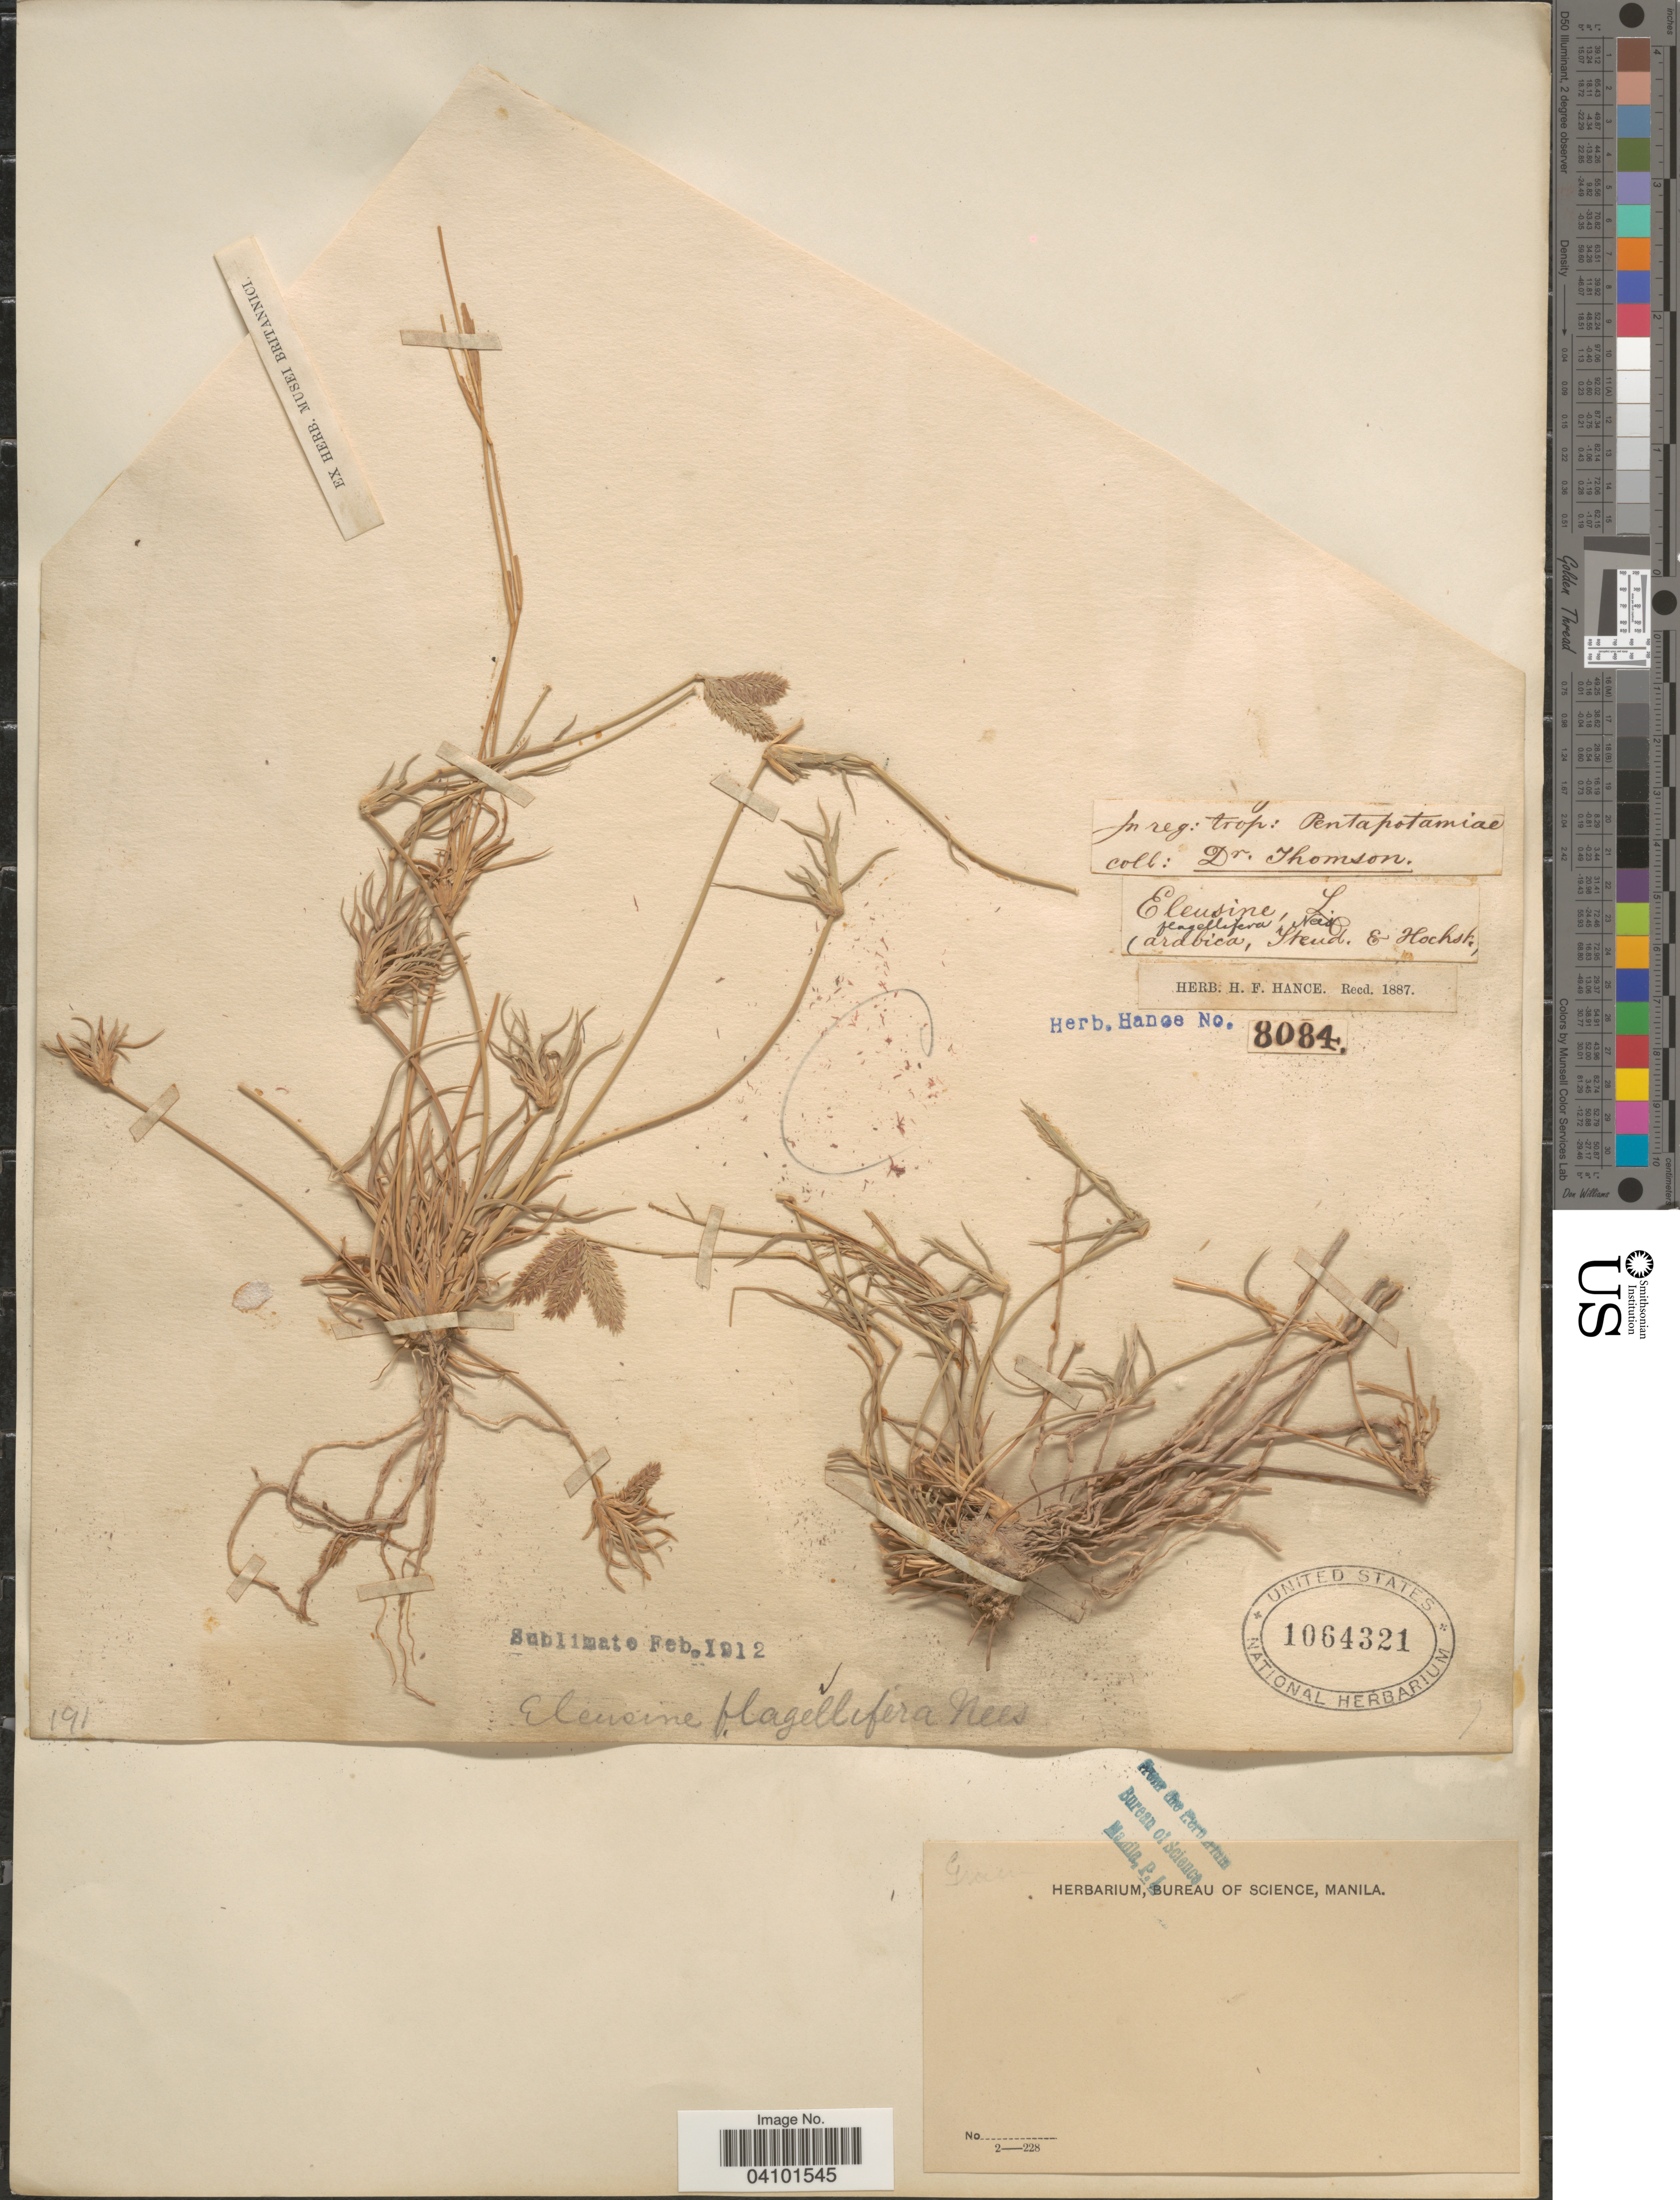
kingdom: Plantae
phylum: Tracheophyta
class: Liliopsida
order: Poales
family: Poaceae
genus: Chloris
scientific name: Chloris flagellifera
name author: (Nees) P.M. Peterson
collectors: -- Thomson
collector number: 8084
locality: In reg: trop: Pentapotamiae.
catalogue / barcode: US 1064321